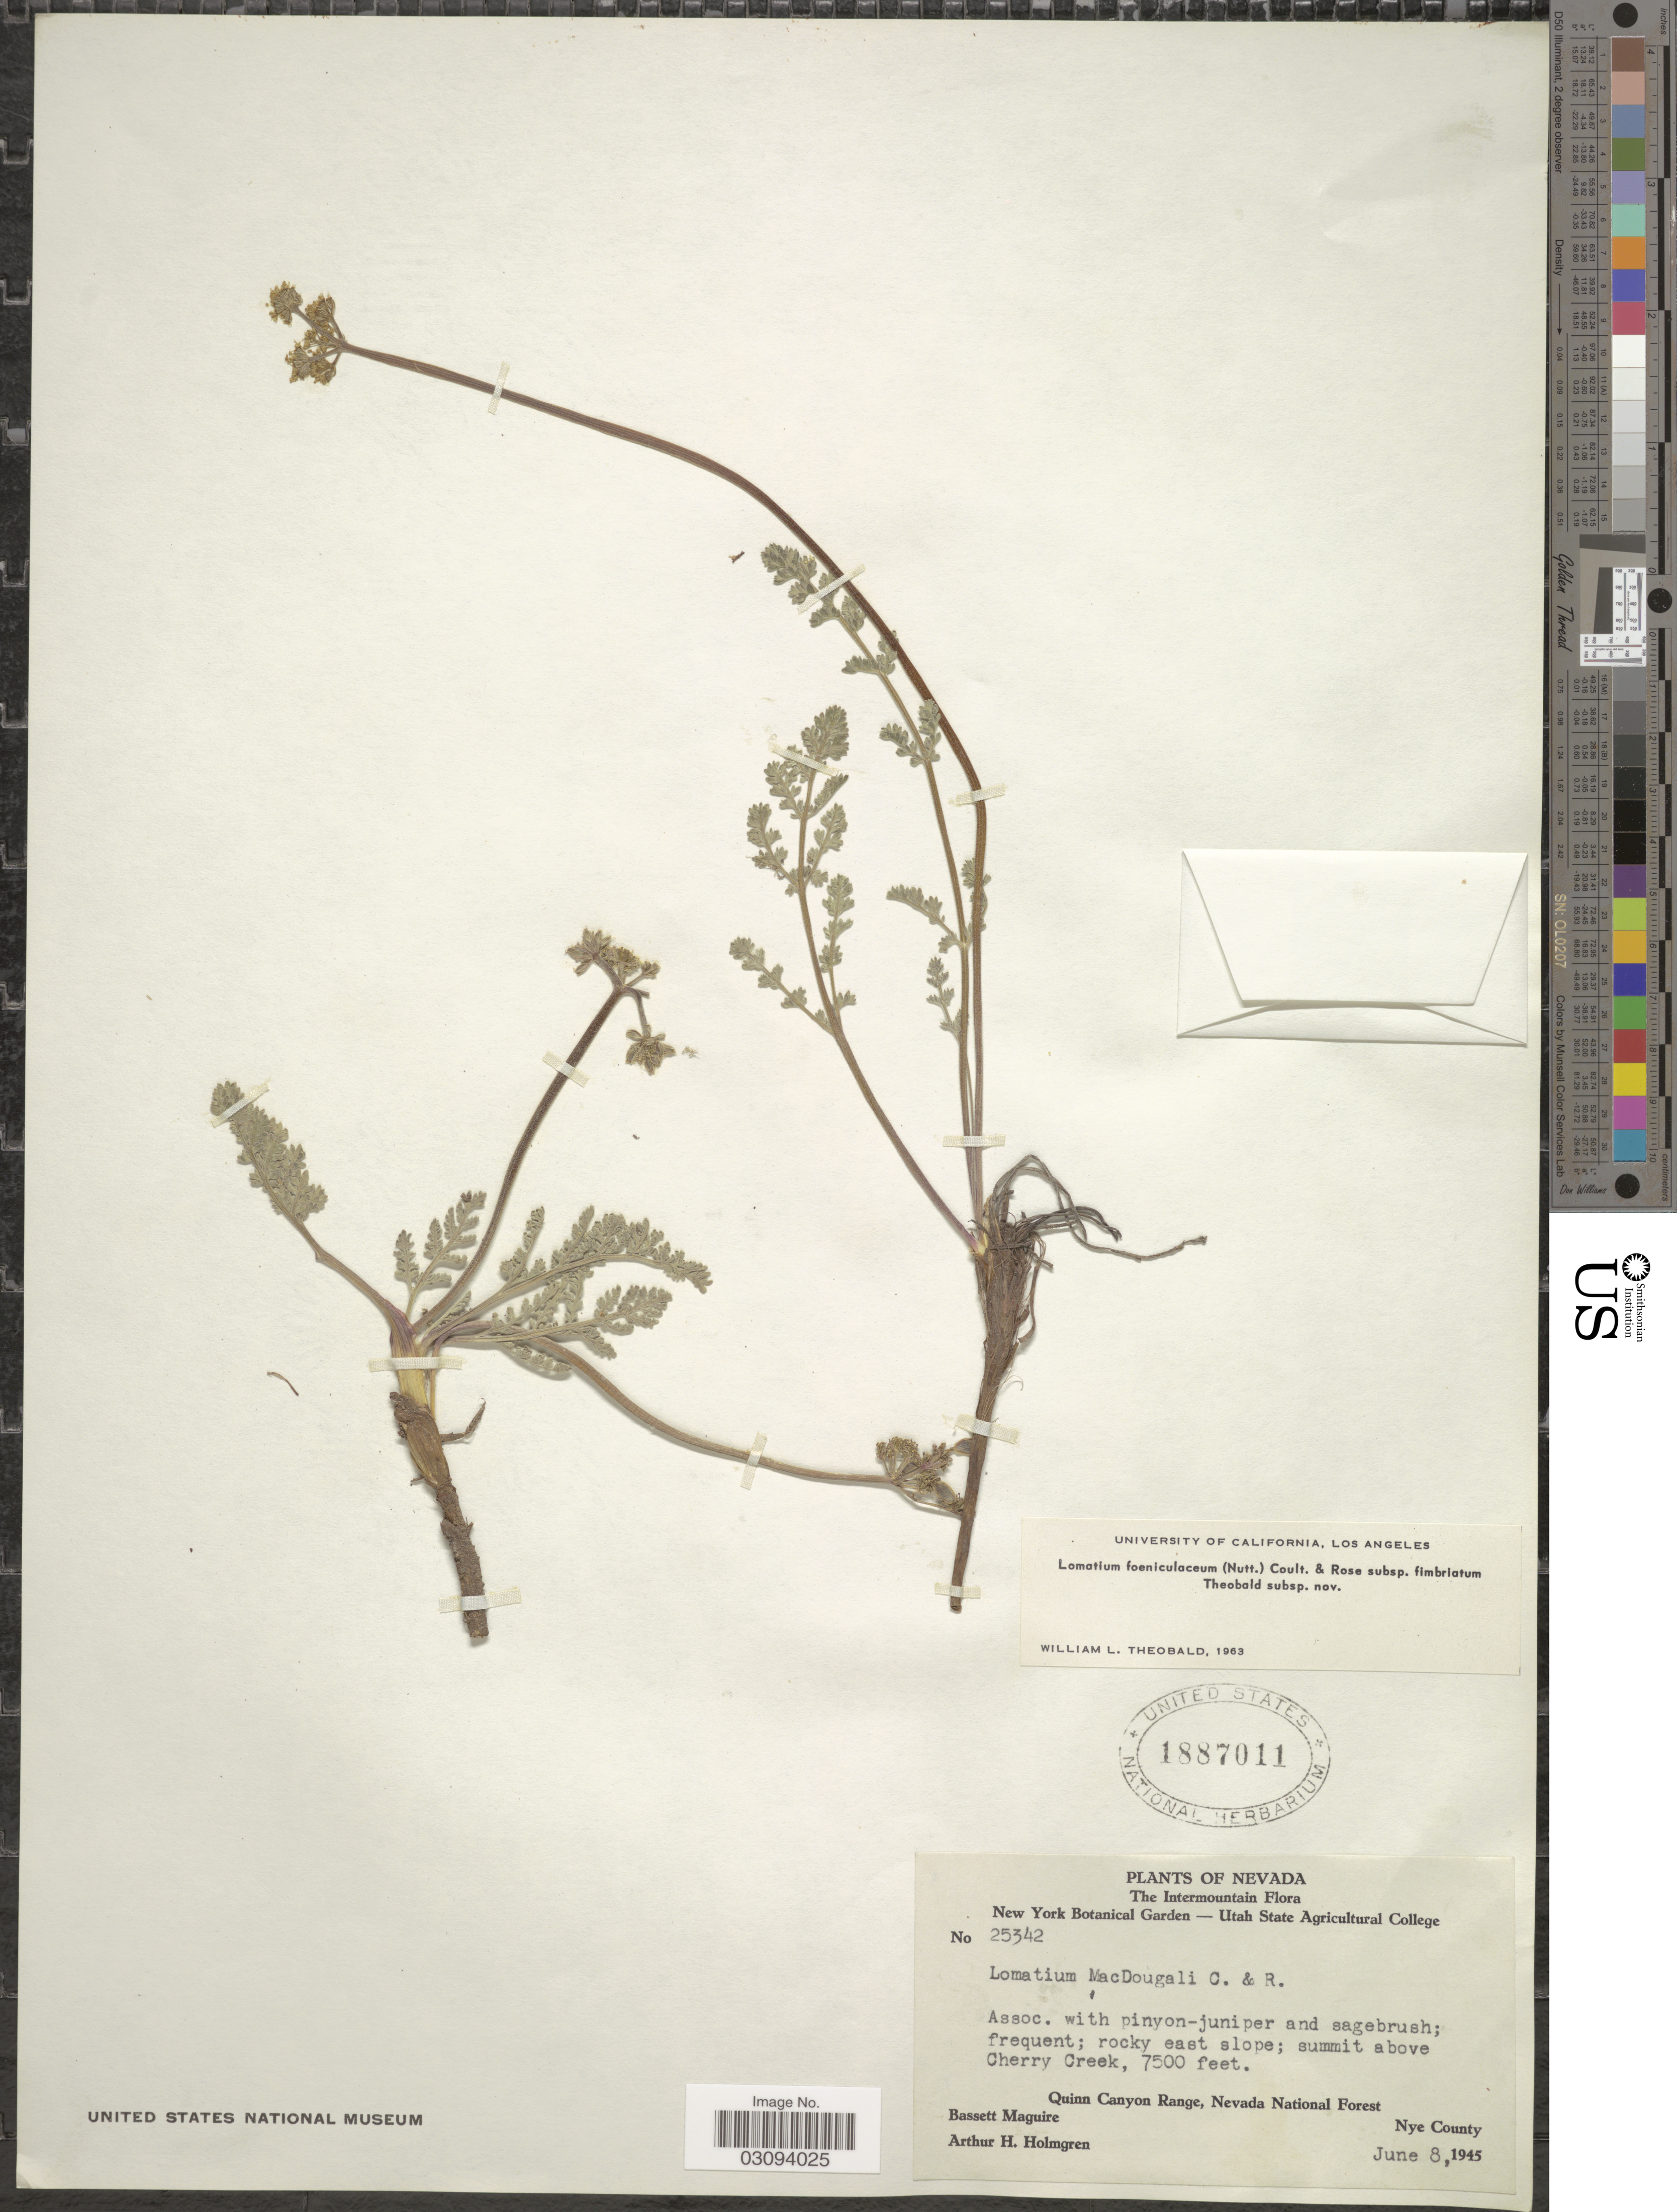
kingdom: Plantae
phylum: Tracheophyta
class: Magnoliopsida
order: Apiales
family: Apiaceae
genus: Lomatium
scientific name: Lomatium foeniculaceum subsp. fimbriatum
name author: W.L. Theob.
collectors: B. Maguire & A. H. Holmgren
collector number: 25342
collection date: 1945-06-08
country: United States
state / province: Nevada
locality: The Intermountain. Summit above Cherry Creek. Quinn Canyon Range, Nevada National Forest. Nye County.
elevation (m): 2286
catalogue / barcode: US 1887011